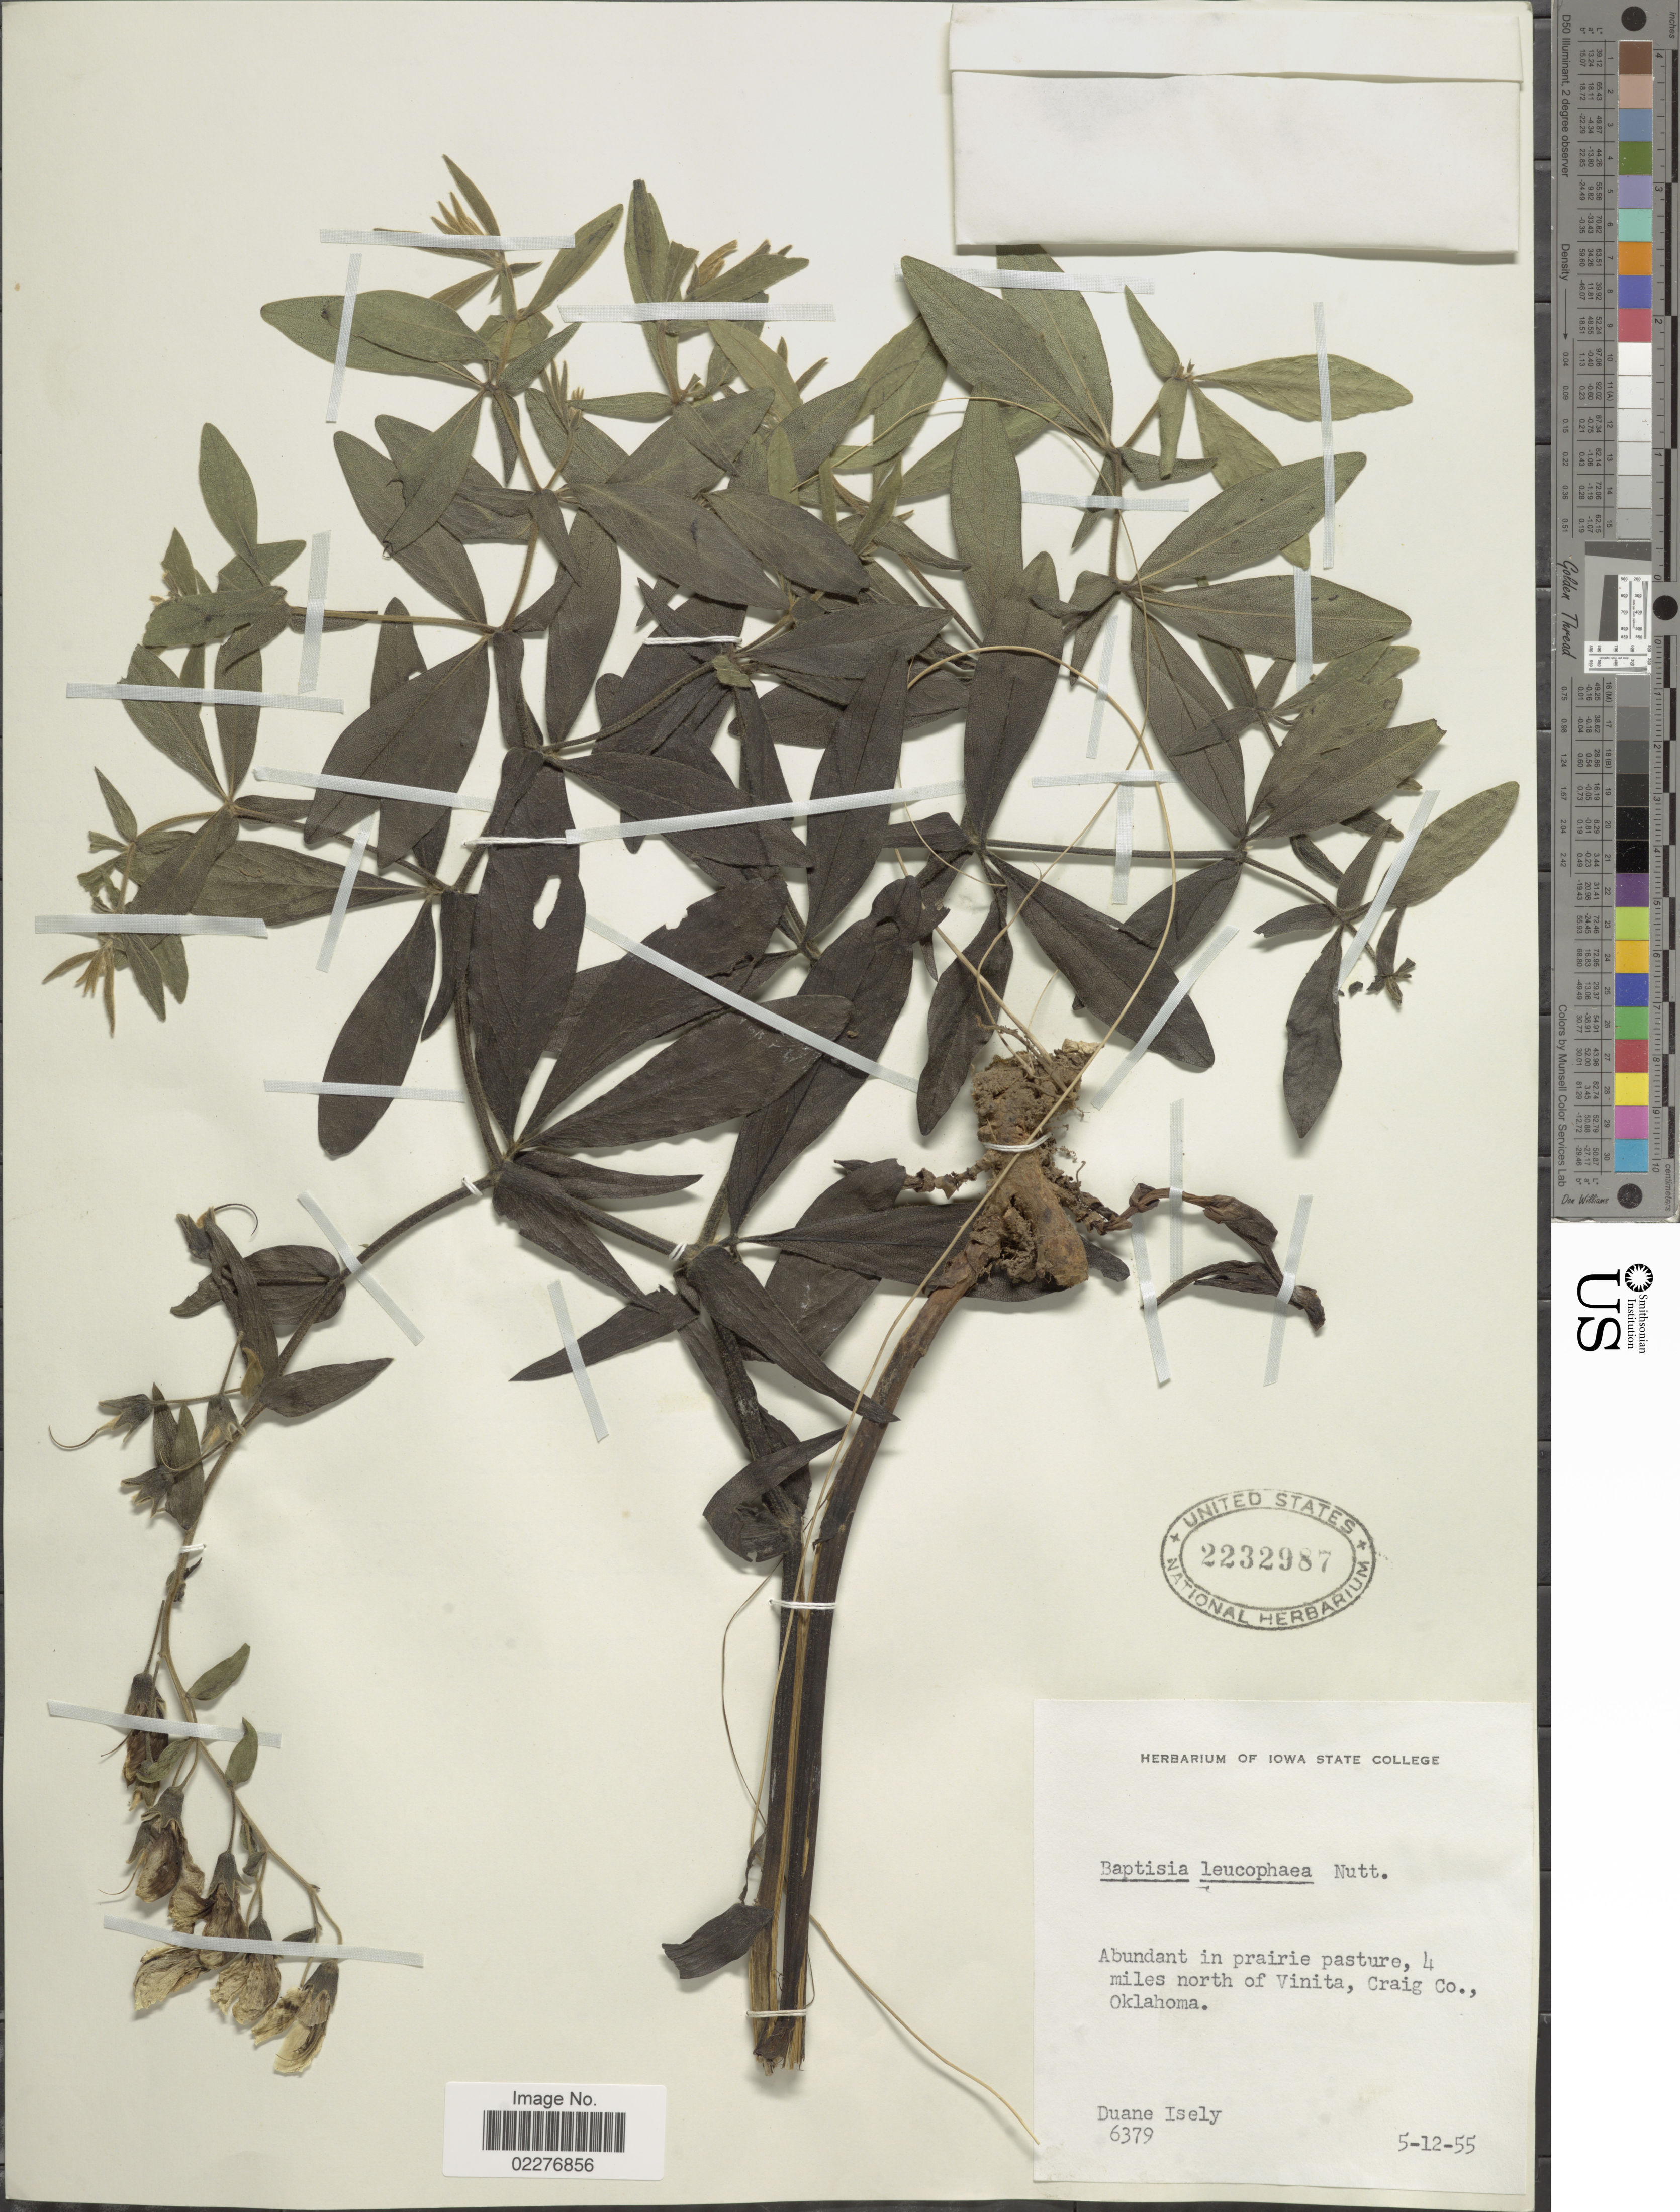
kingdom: Plantae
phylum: Tracheophyta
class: Magnoliopsida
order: Fabales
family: Fabaceae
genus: Baptisia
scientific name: Baptisia leucophaea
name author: Nutt.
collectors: D. Isely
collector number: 6379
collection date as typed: Transcribed d/m/y: 12/5/55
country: United States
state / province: Oklahoma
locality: Abundant in prairie pasture, 4 miles north of Vinita, Craig Co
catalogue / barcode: US 2232987